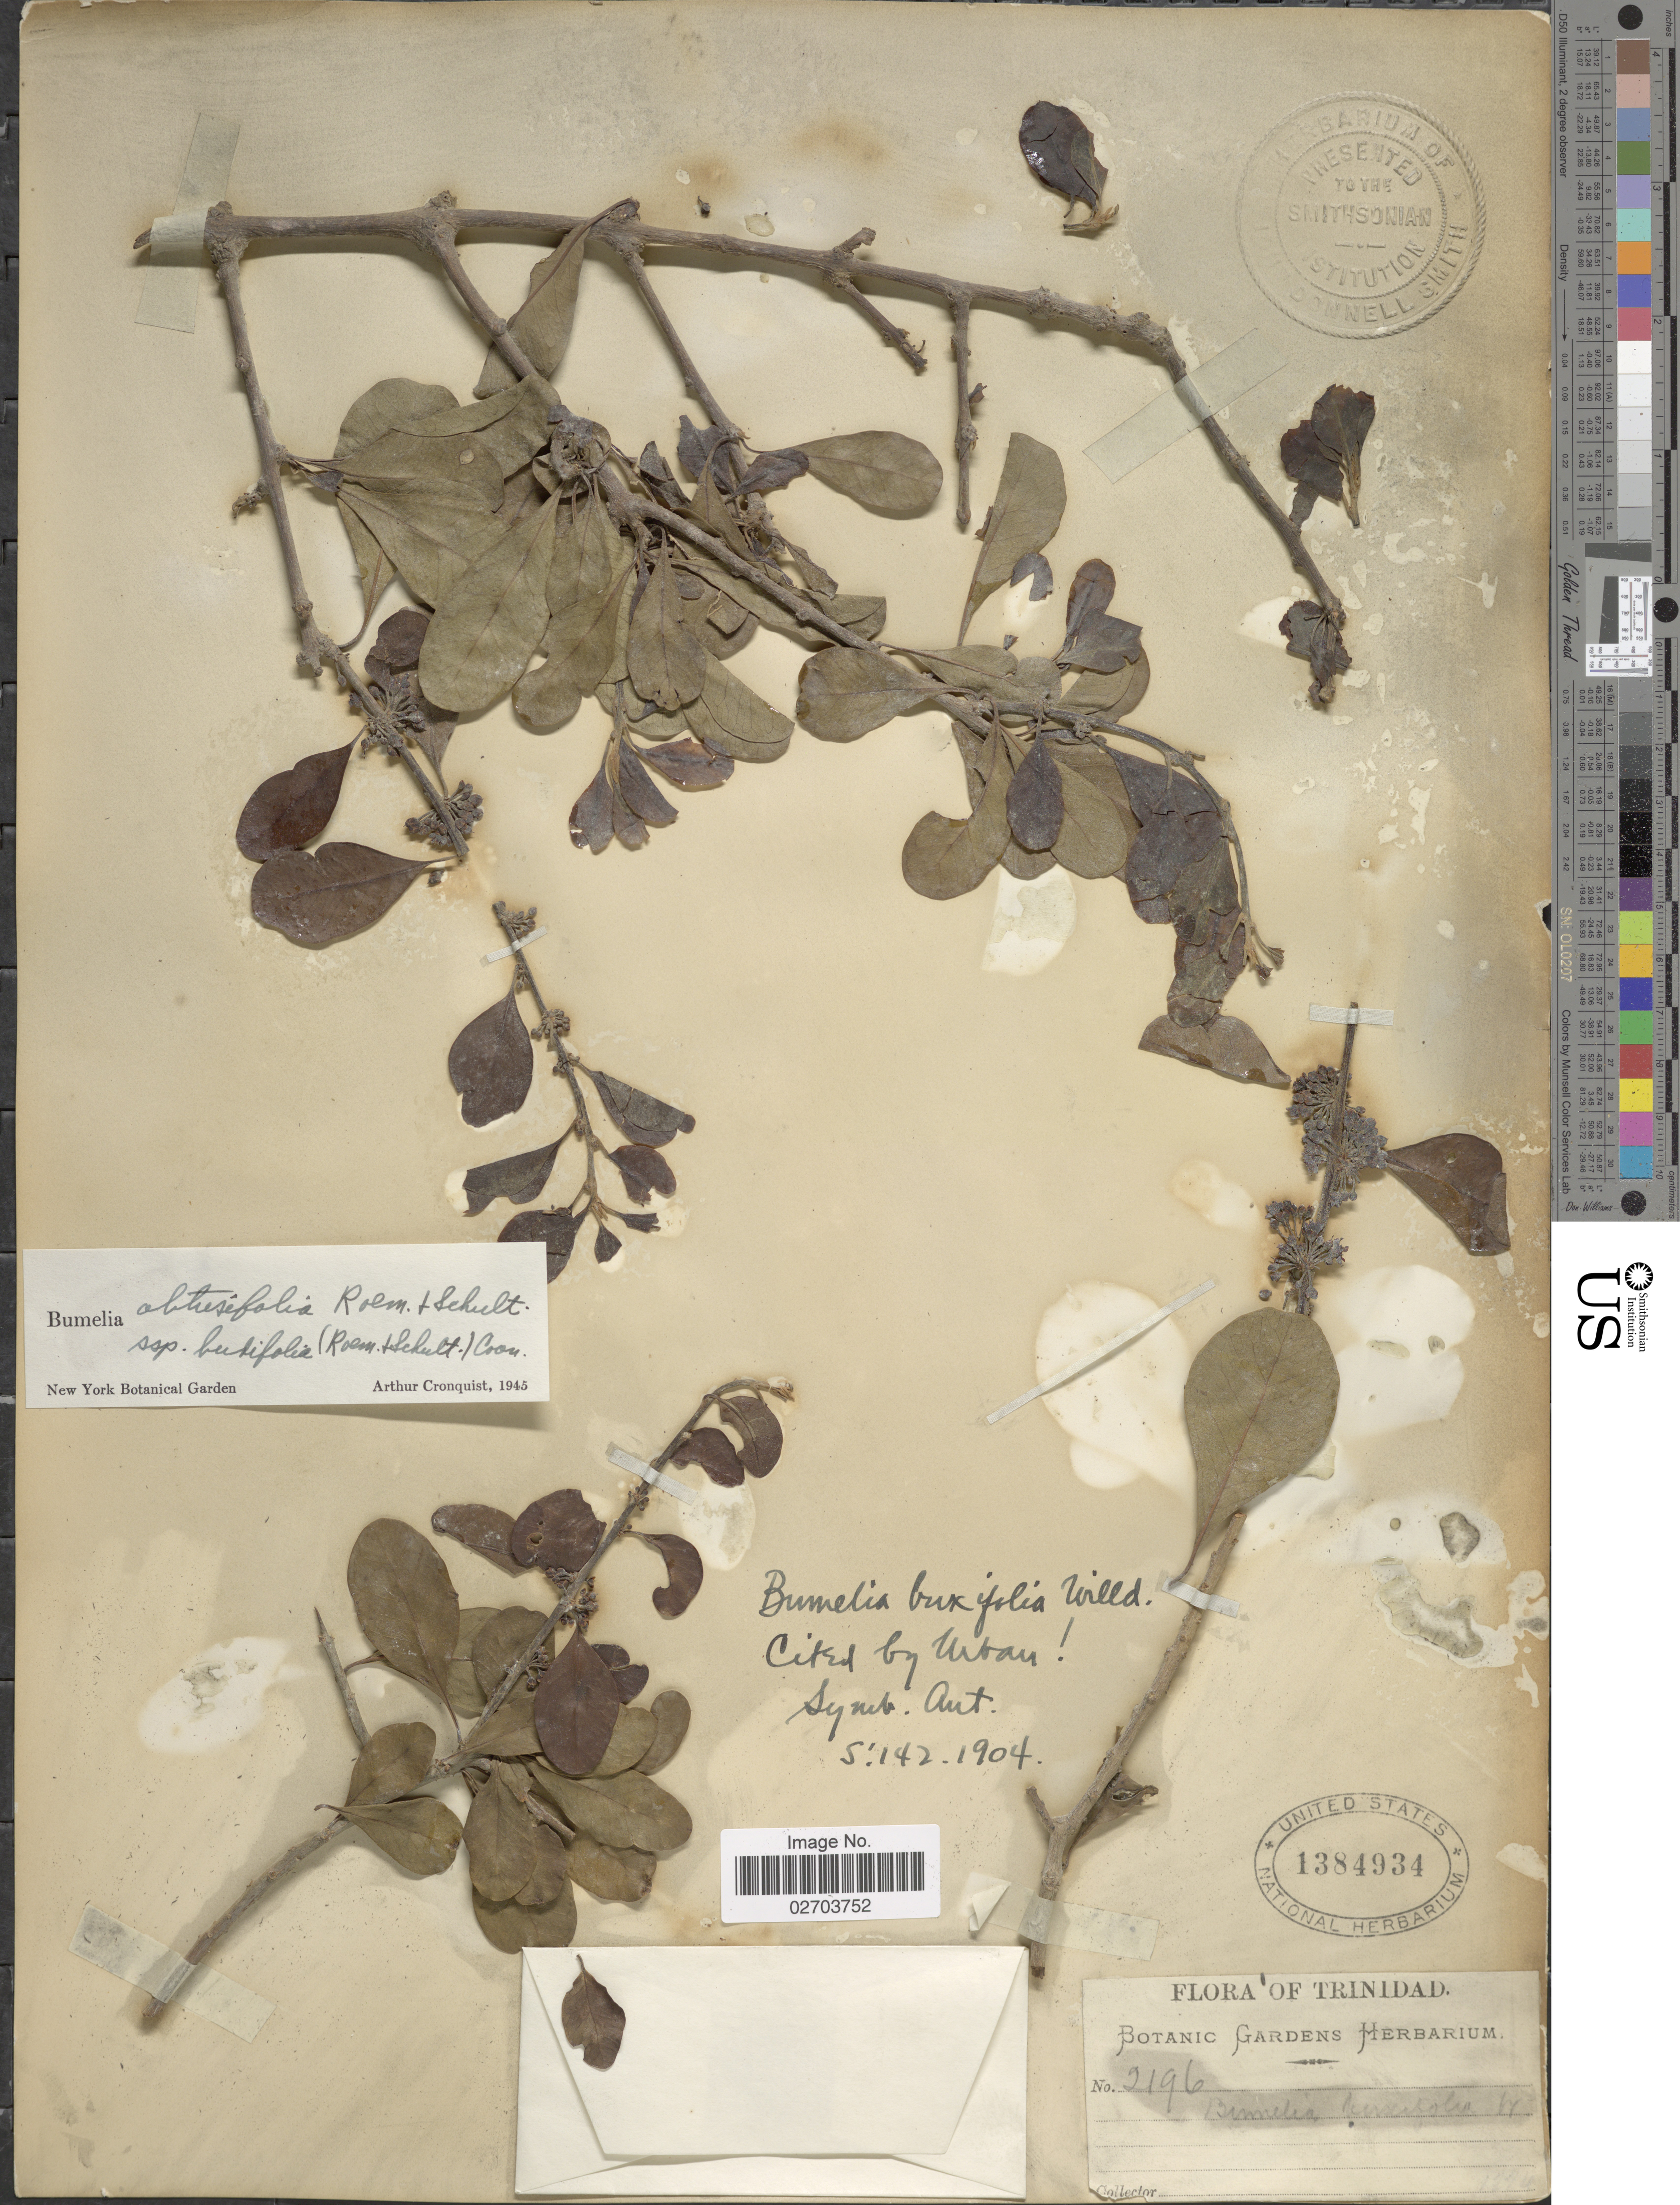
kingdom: Plantae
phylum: Tracheophyta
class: Magnoliopsida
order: Ericales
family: Sapotaceae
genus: Sideroxylon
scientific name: Sideroxylon obtusifolium subsp. buxifolium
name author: (Roem. & Schult.) T.D. Penn.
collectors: Botanic Gardens Herbarium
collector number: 2196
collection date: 1884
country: Trinidad and Tobago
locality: Trinidad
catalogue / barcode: US 1384934